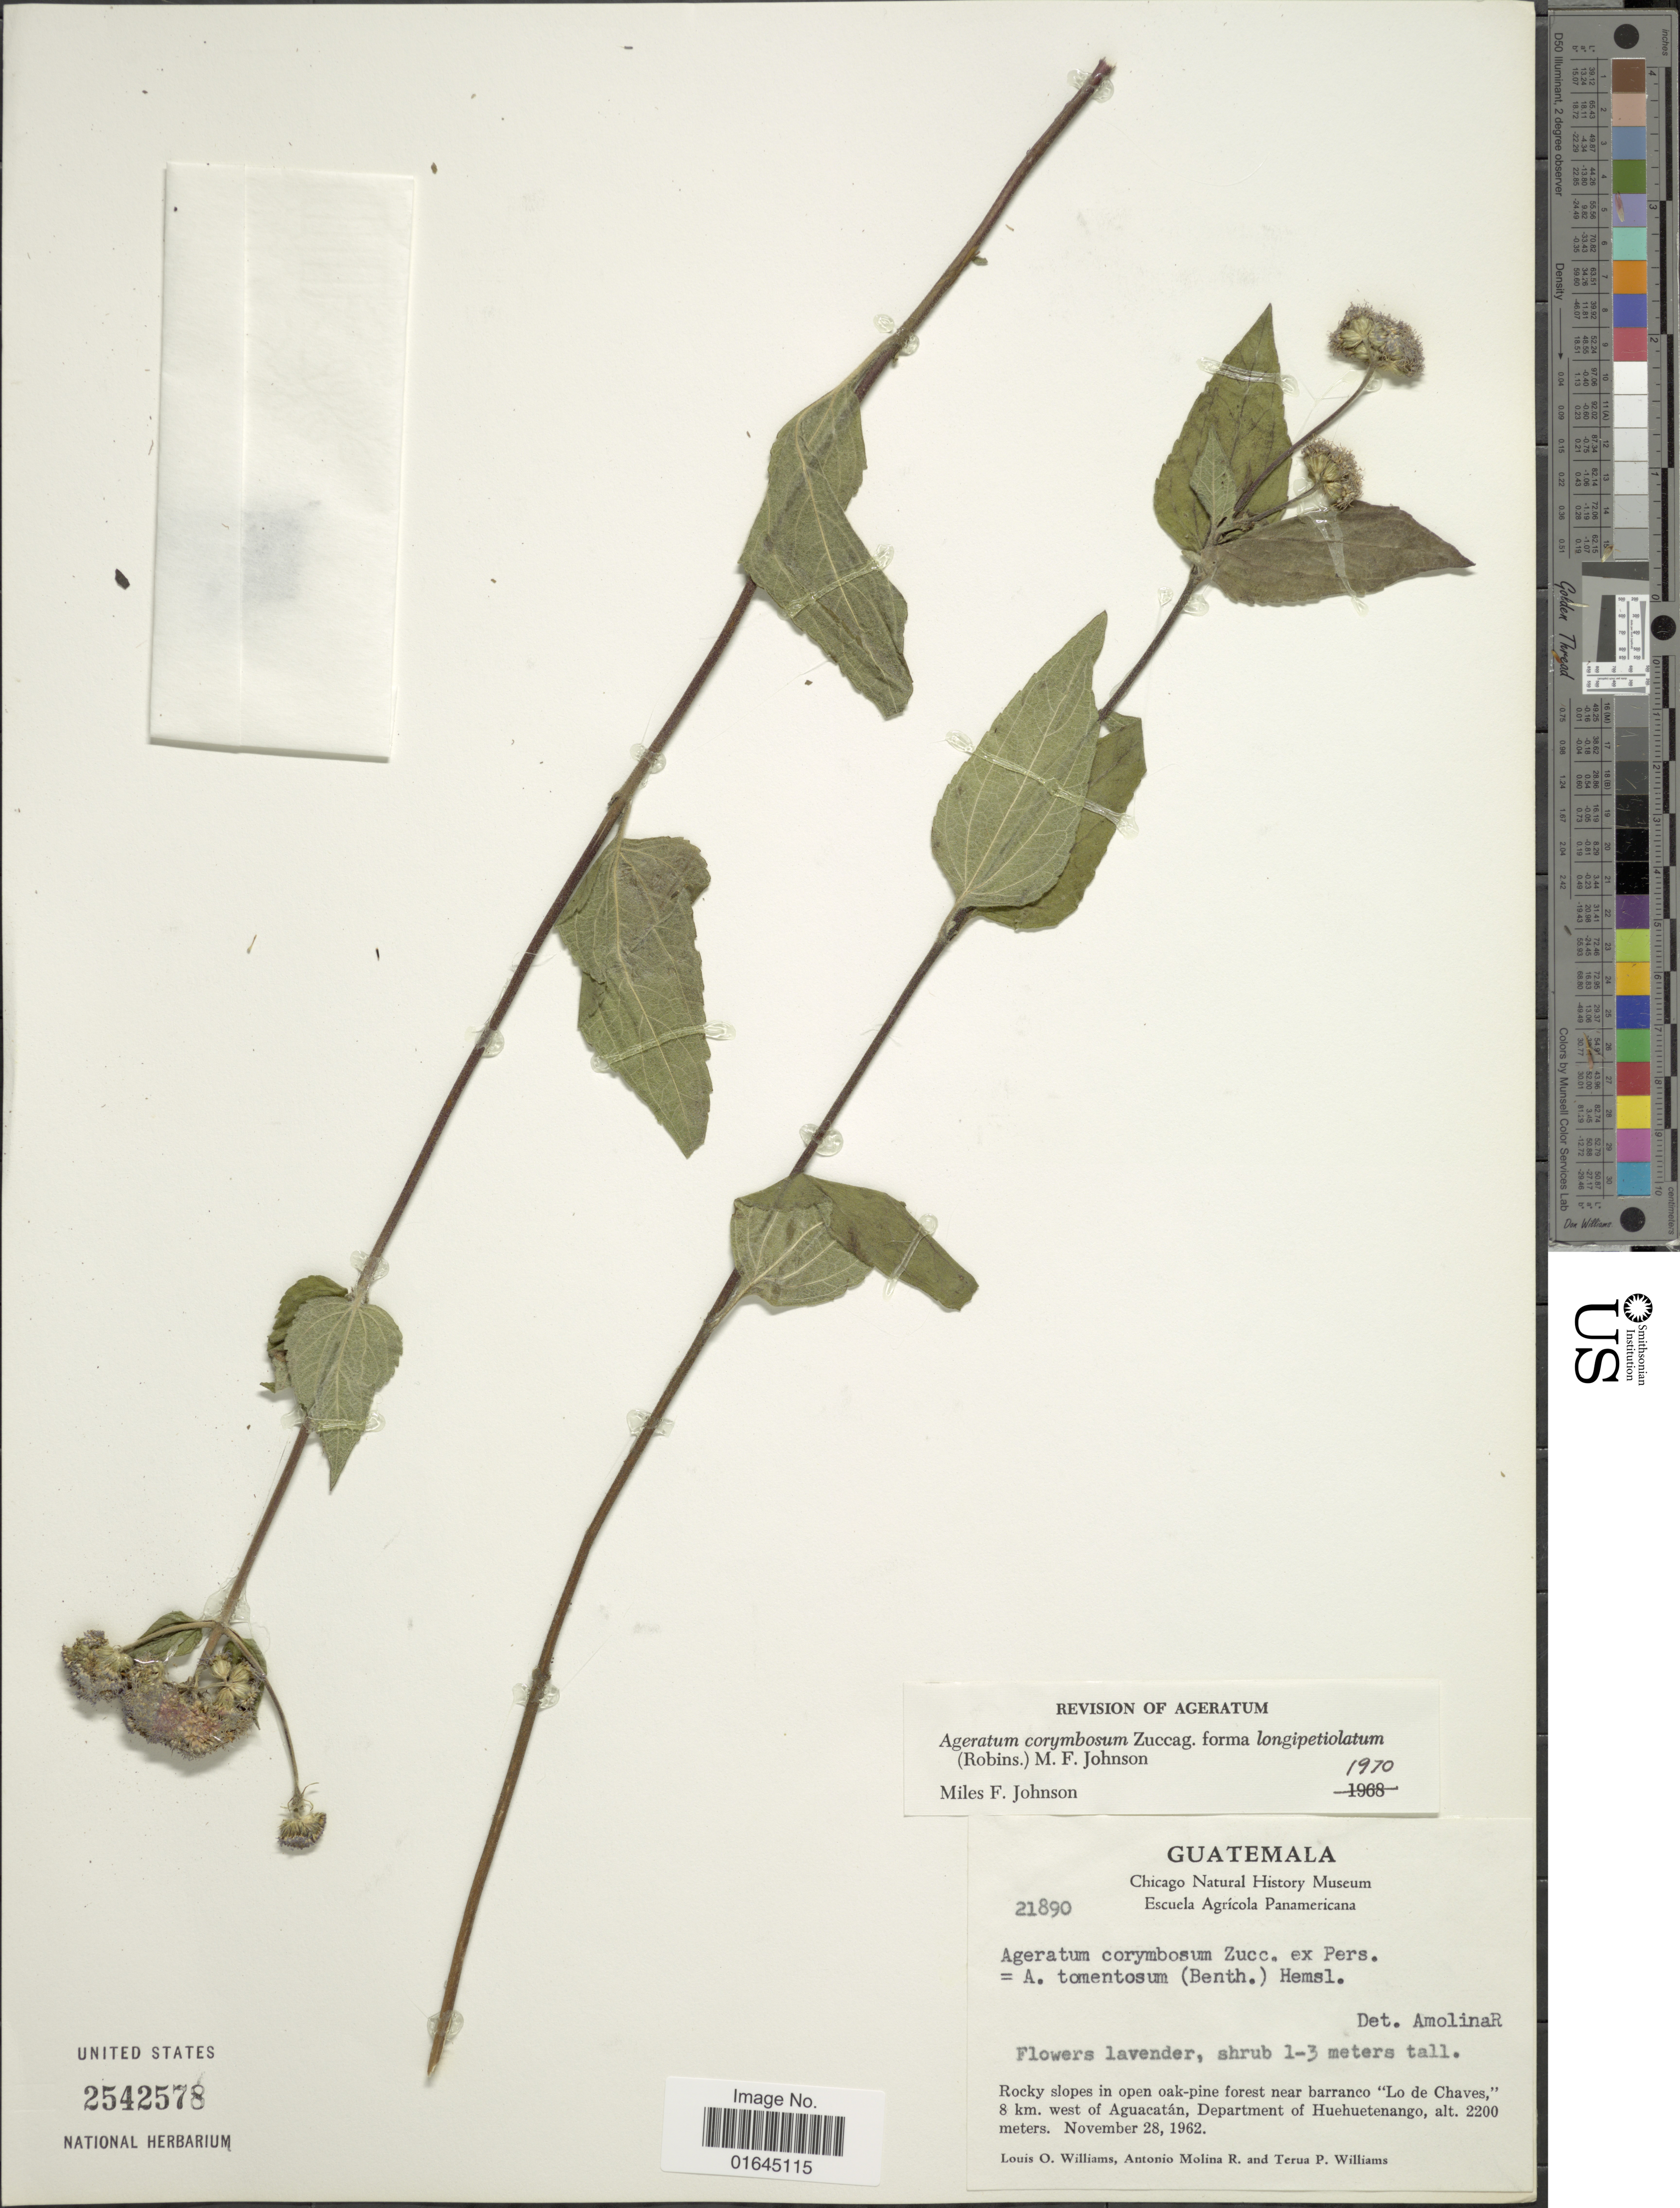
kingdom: Plantae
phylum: Tracheophyta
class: Magnoliopsida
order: Asterales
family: Asteraceae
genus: Ageratum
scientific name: Ageratum rugosum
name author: J.M. Coult.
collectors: L. O. Williams, A. Molina R. & T. P. Williams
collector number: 21890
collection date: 1962-11-28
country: Guatemala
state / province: Huehuetenango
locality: Rocky slopes in open oak-pine forest near barranco "Lo de Chaves" 8 km. west of Aguactán, Department of Huehuetenango.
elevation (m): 2200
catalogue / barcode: US 2542578